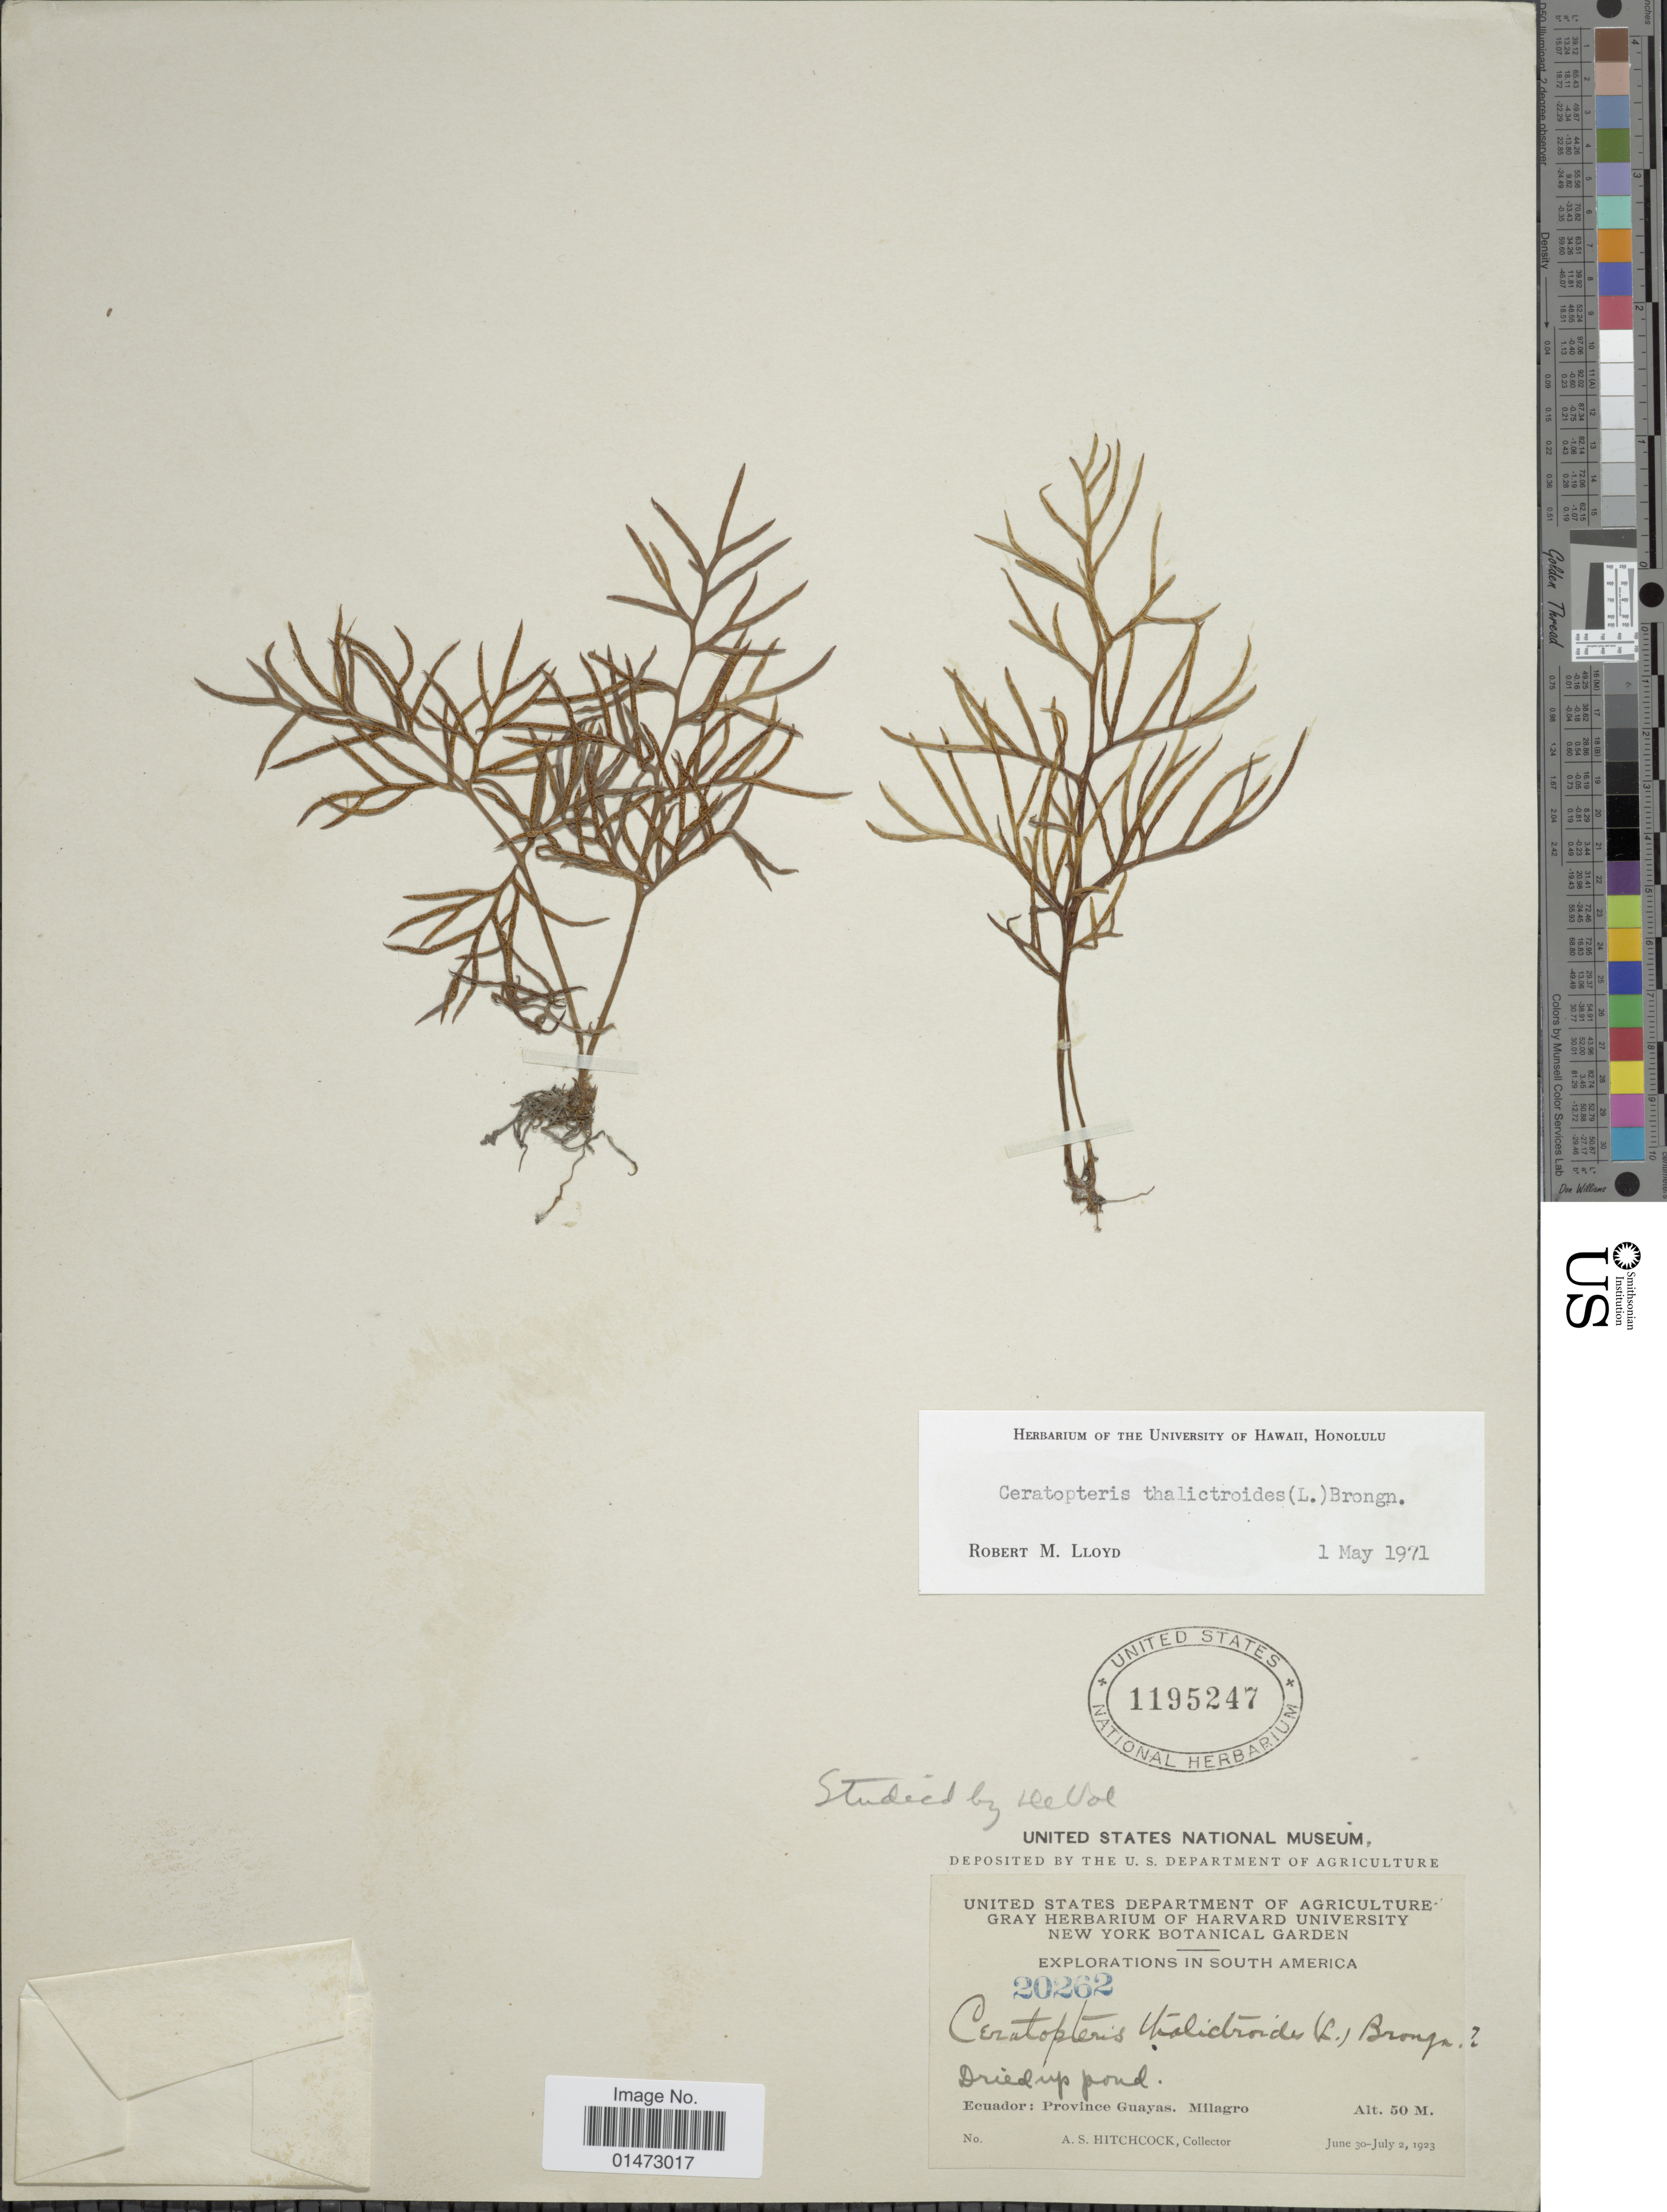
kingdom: Plantae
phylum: Tracheophyta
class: Polypodiopsida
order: Polypodiales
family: Pteridaceae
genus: Ceratopteris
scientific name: Ceratopteris thalictroides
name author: (L.) Brongn.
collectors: A. S. Hitchcock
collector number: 20262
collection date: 1923-06-30/1923-07-02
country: Ecuador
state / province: Guayas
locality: Milagro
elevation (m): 50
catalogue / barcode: US 1195247